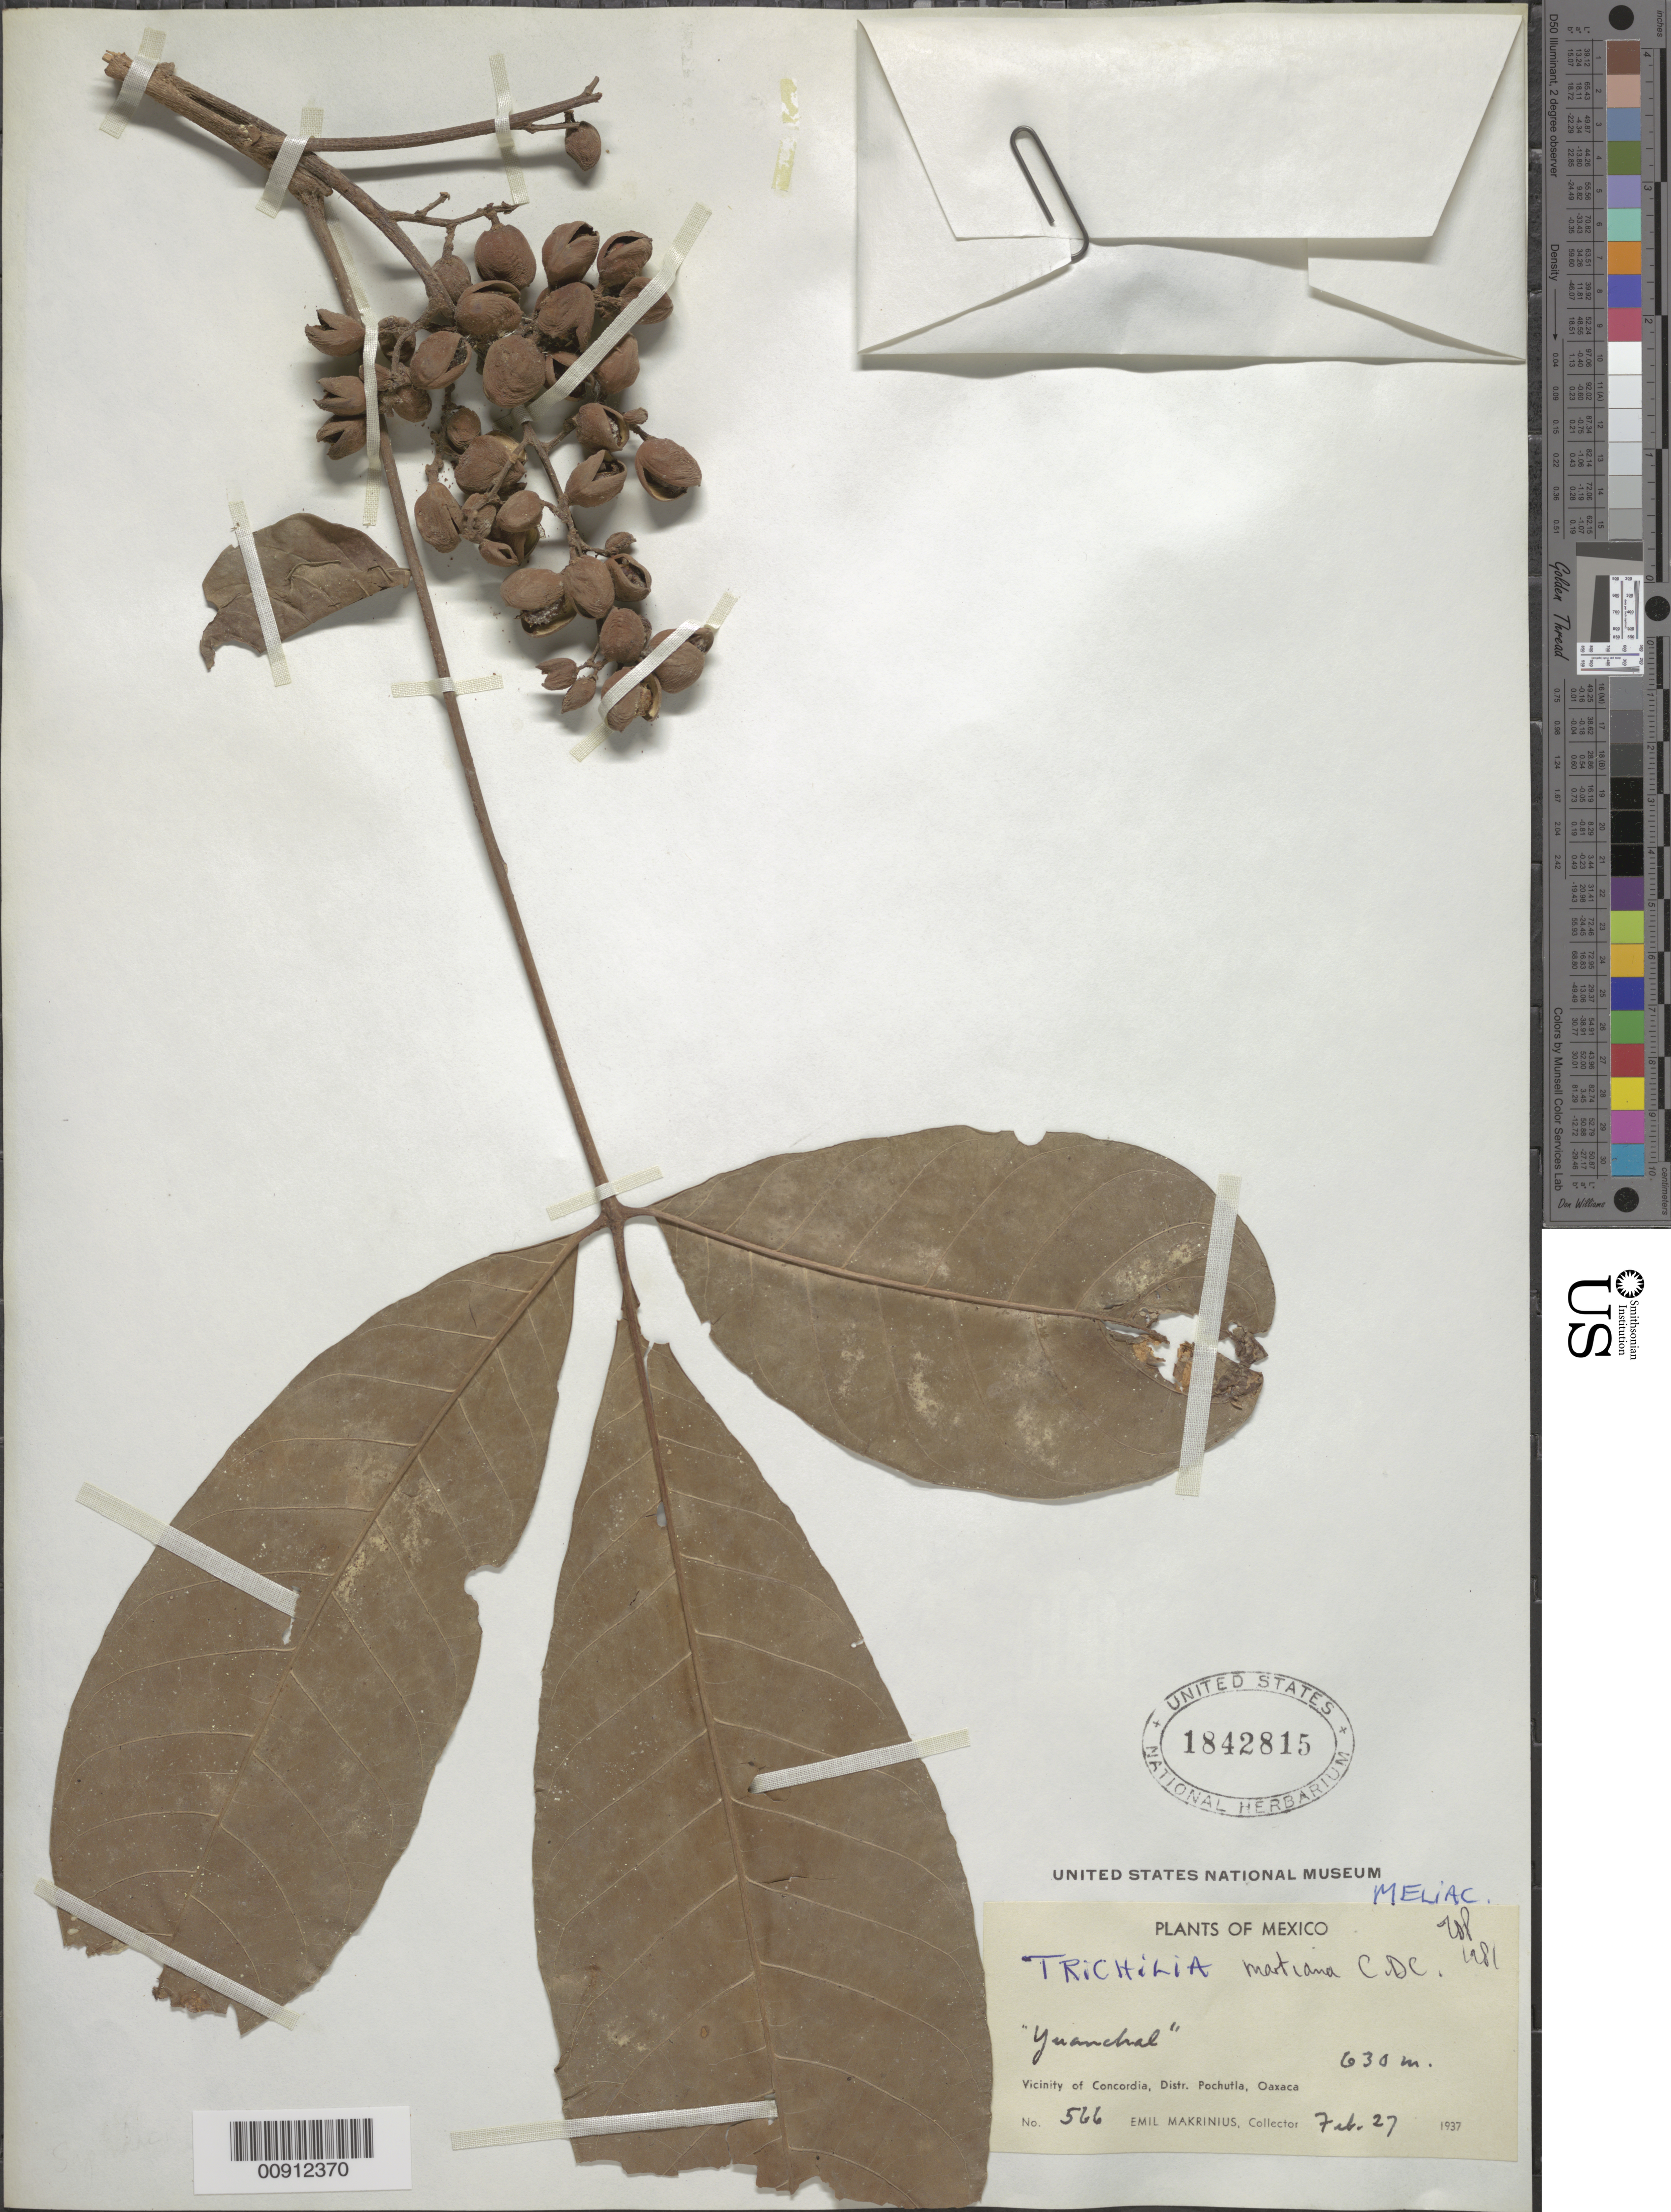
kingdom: Plantae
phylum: Tracheophyta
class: Magnoliopsida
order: Sapindales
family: Meliaceae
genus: Trichilia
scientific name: Trichilia martiana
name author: C. DC.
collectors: E. Makrinius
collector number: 566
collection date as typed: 27 Feb 1937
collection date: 1937-02-27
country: Mexico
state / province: Oaxaca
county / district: Pochutla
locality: Vicinity of Concordia, Distr. Pochutla, Oaxaca.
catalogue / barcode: US 1842815